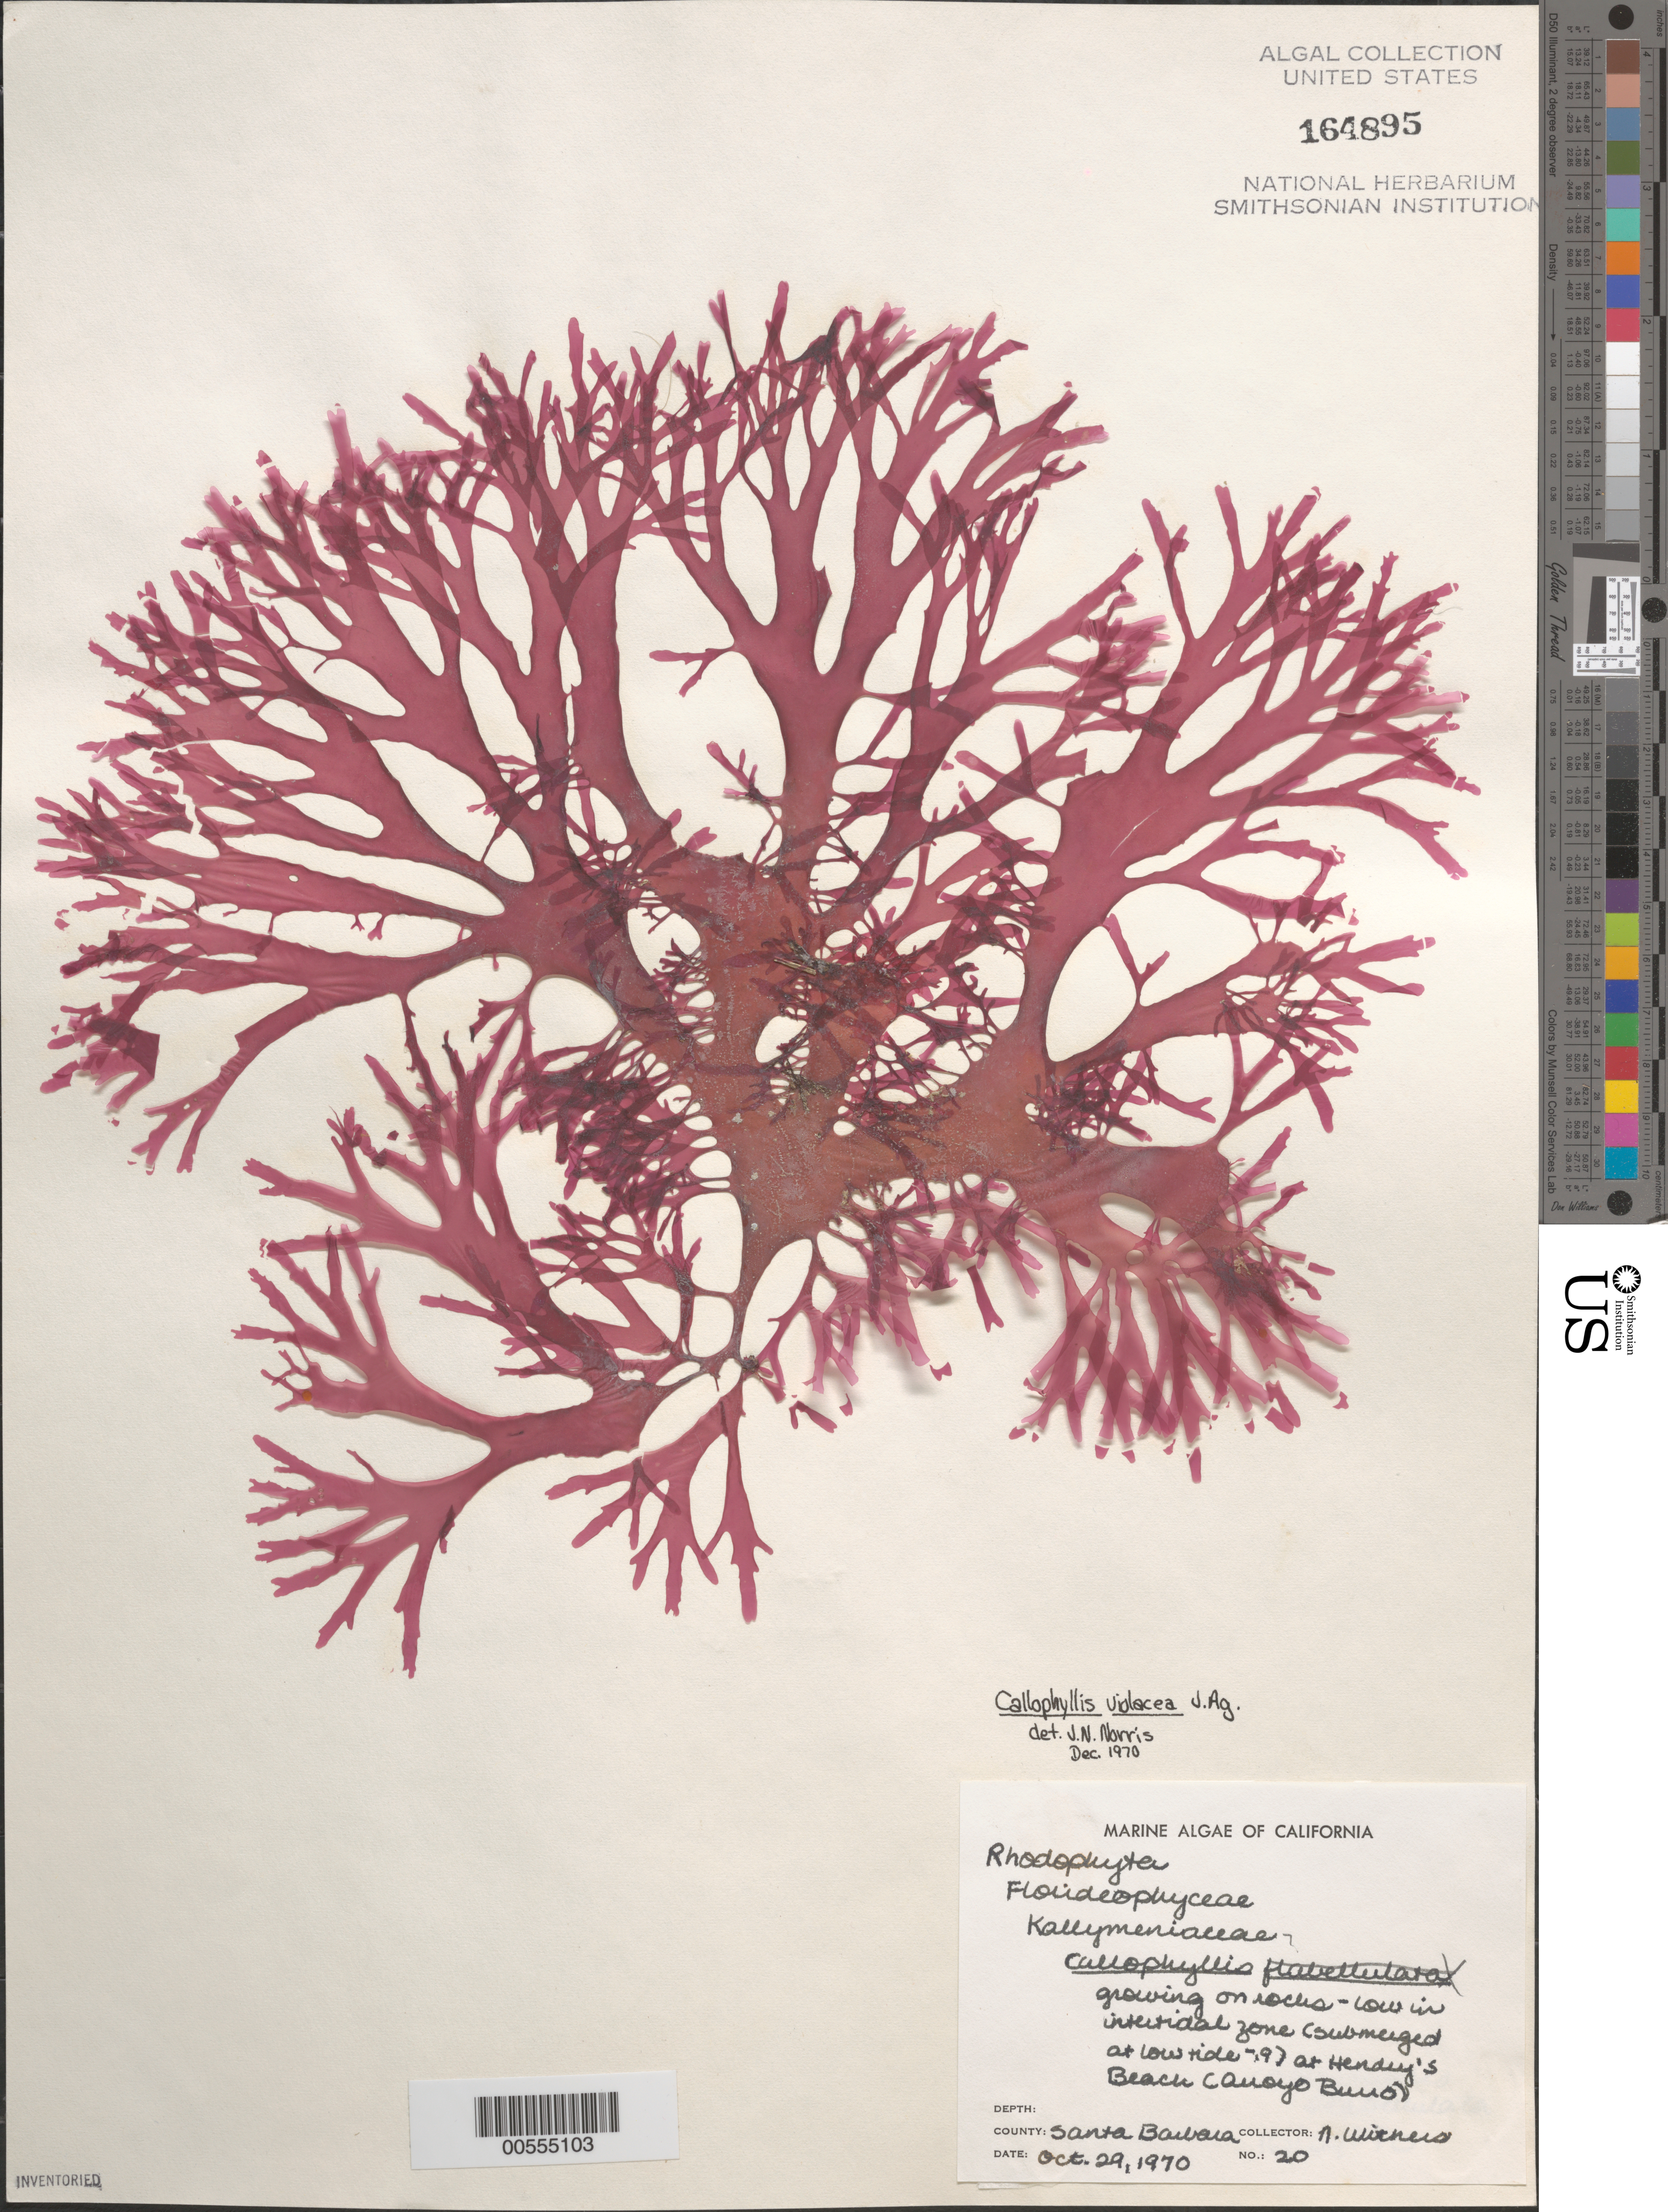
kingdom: Plantae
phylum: Rhodophyta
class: Florideophyceae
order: Gigartinales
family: Kallymeniaceae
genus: Callophyllis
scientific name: Callophyllis violacea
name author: J. Agardh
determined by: Norris, James N.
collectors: N. Withers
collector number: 20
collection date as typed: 29 Oct 1970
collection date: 1970-10-29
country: United States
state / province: California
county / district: Santa Barbara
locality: Hendry's Beach, Arroyo Burro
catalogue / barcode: US 164895